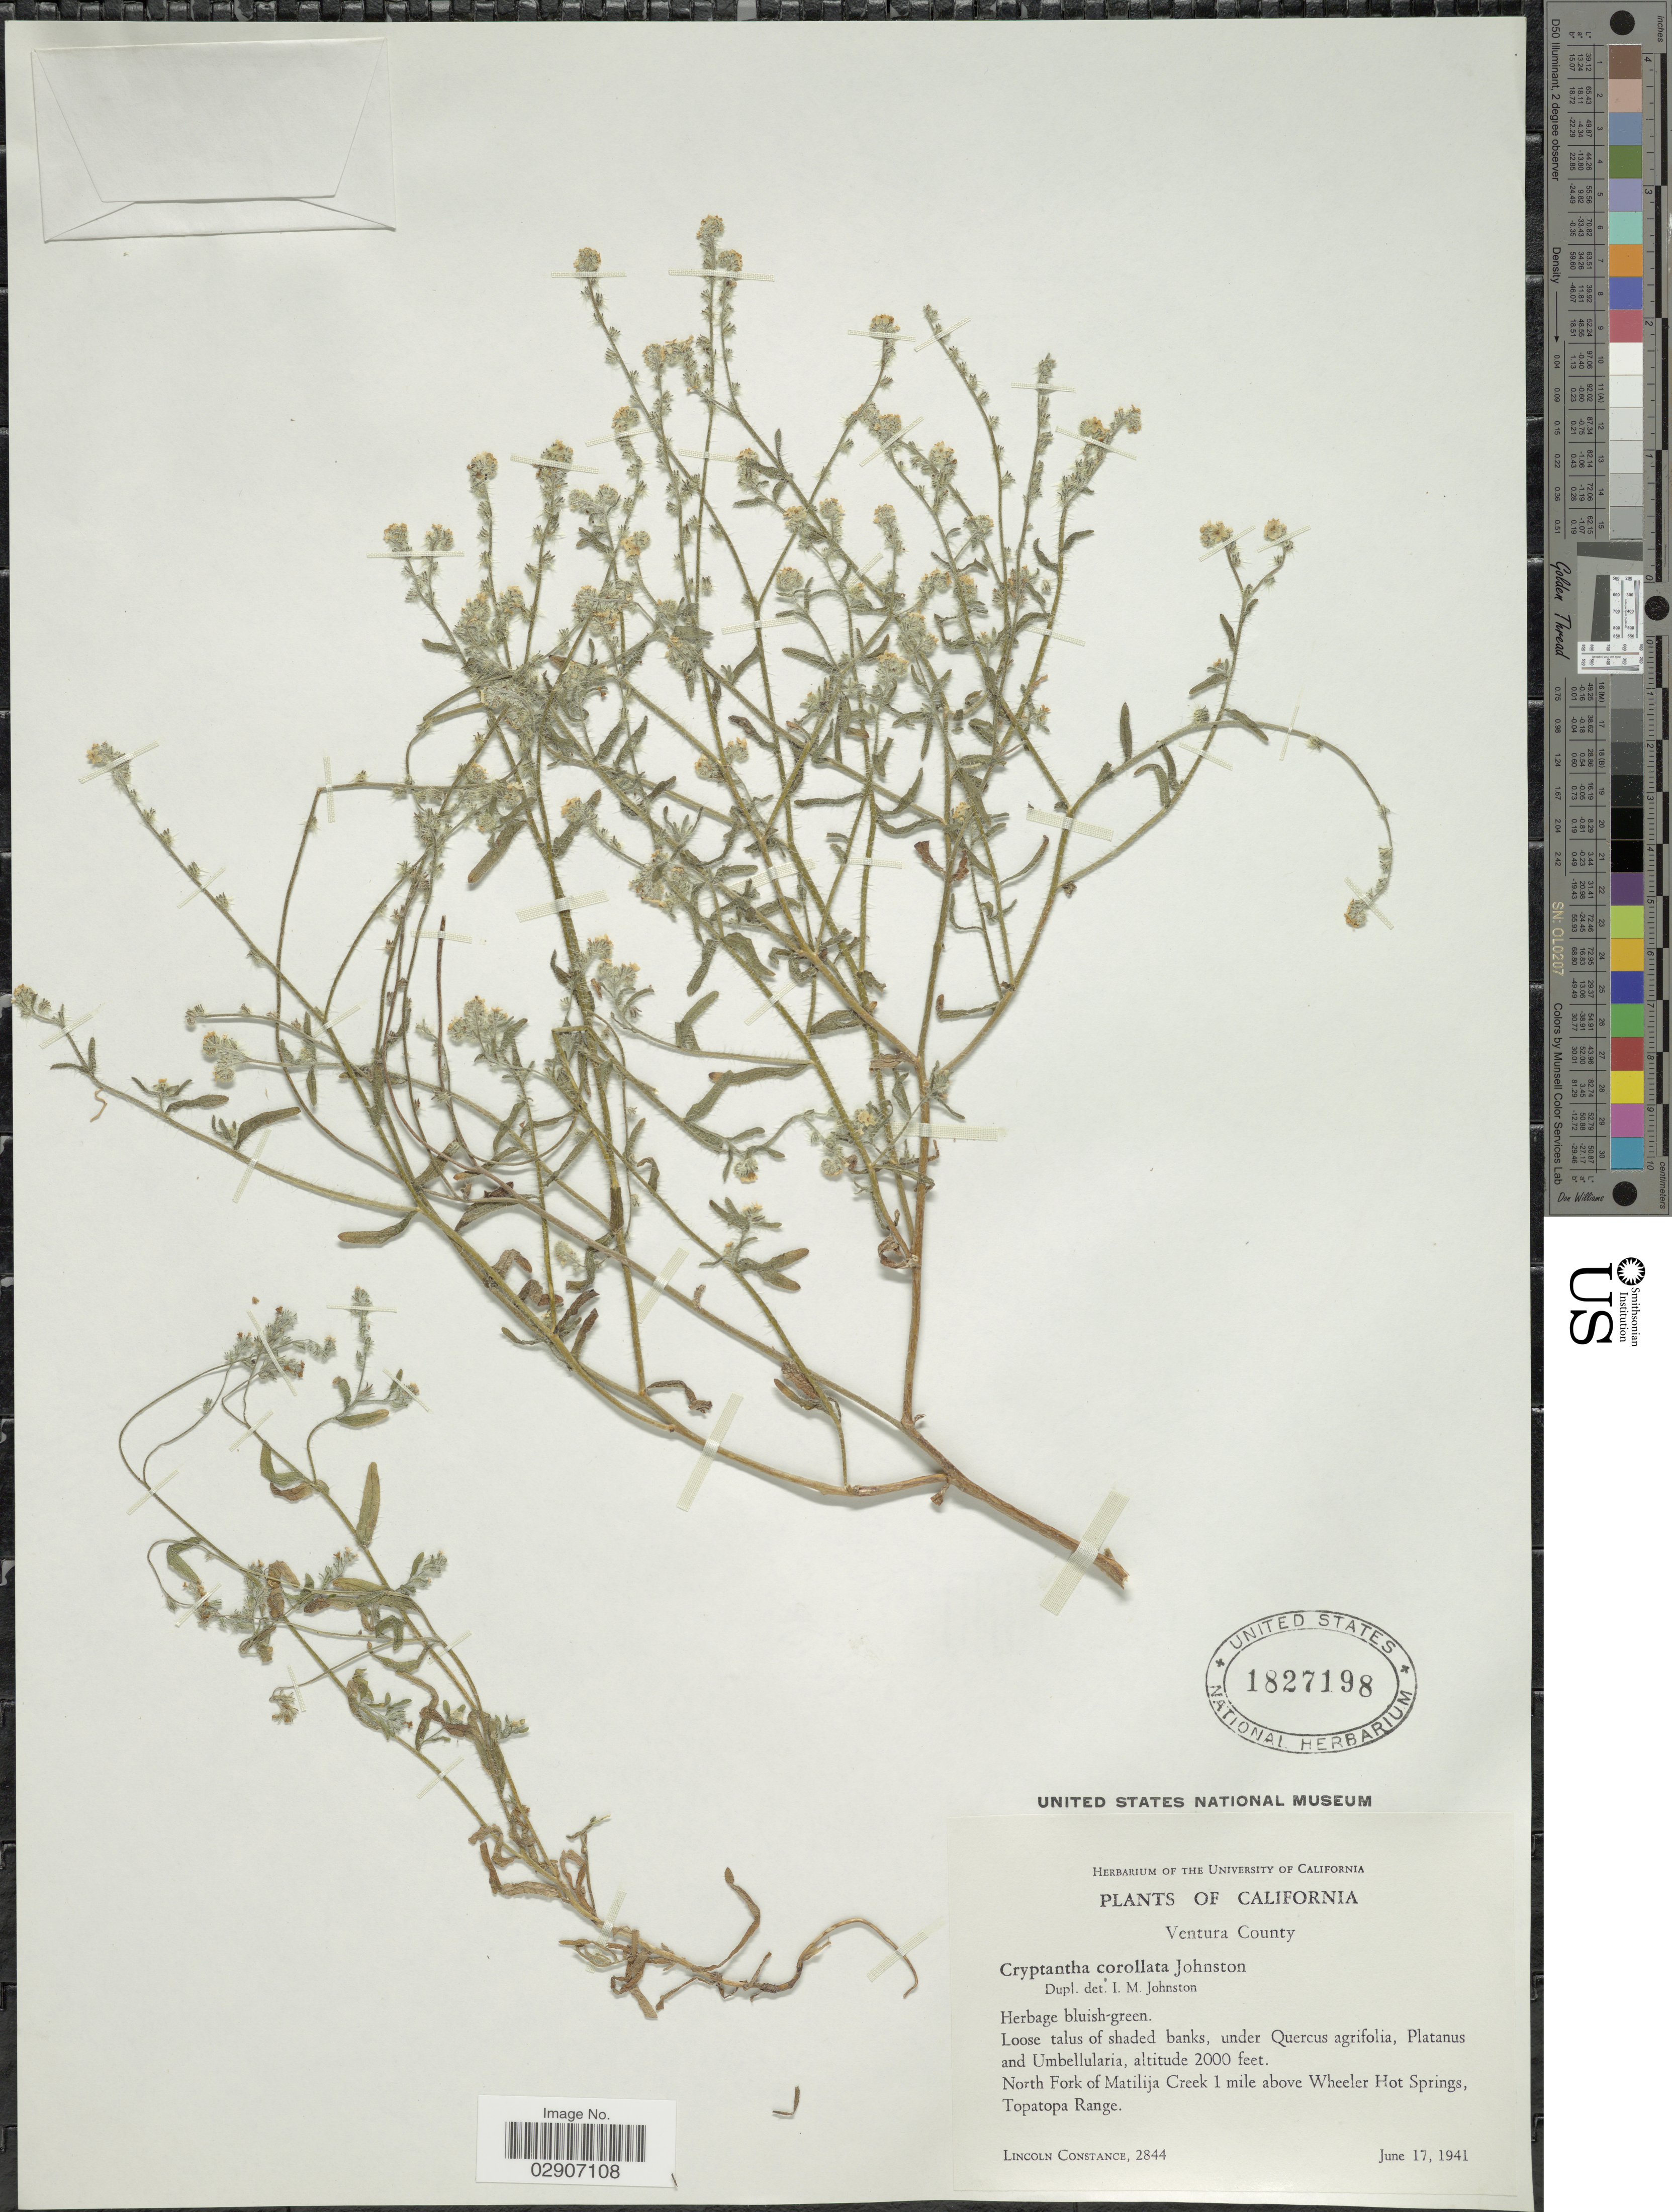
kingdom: Plantae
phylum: Tracheophyta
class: Magnoliopsida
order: Boraginales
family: Boraginaceae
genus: Cryptantha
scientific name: Cryptantha corollata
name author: (I.M. Johnst.) I.M. Johnst.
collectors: L. Constance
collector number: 2844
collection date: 1941-06-17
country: United States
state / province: California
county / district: Ventura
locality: Ventura County. North Fork of Matilija Creek 1 mile above Wheeler Hot Springs, Topatopa Range.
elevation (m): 610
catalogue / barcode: US 1827198